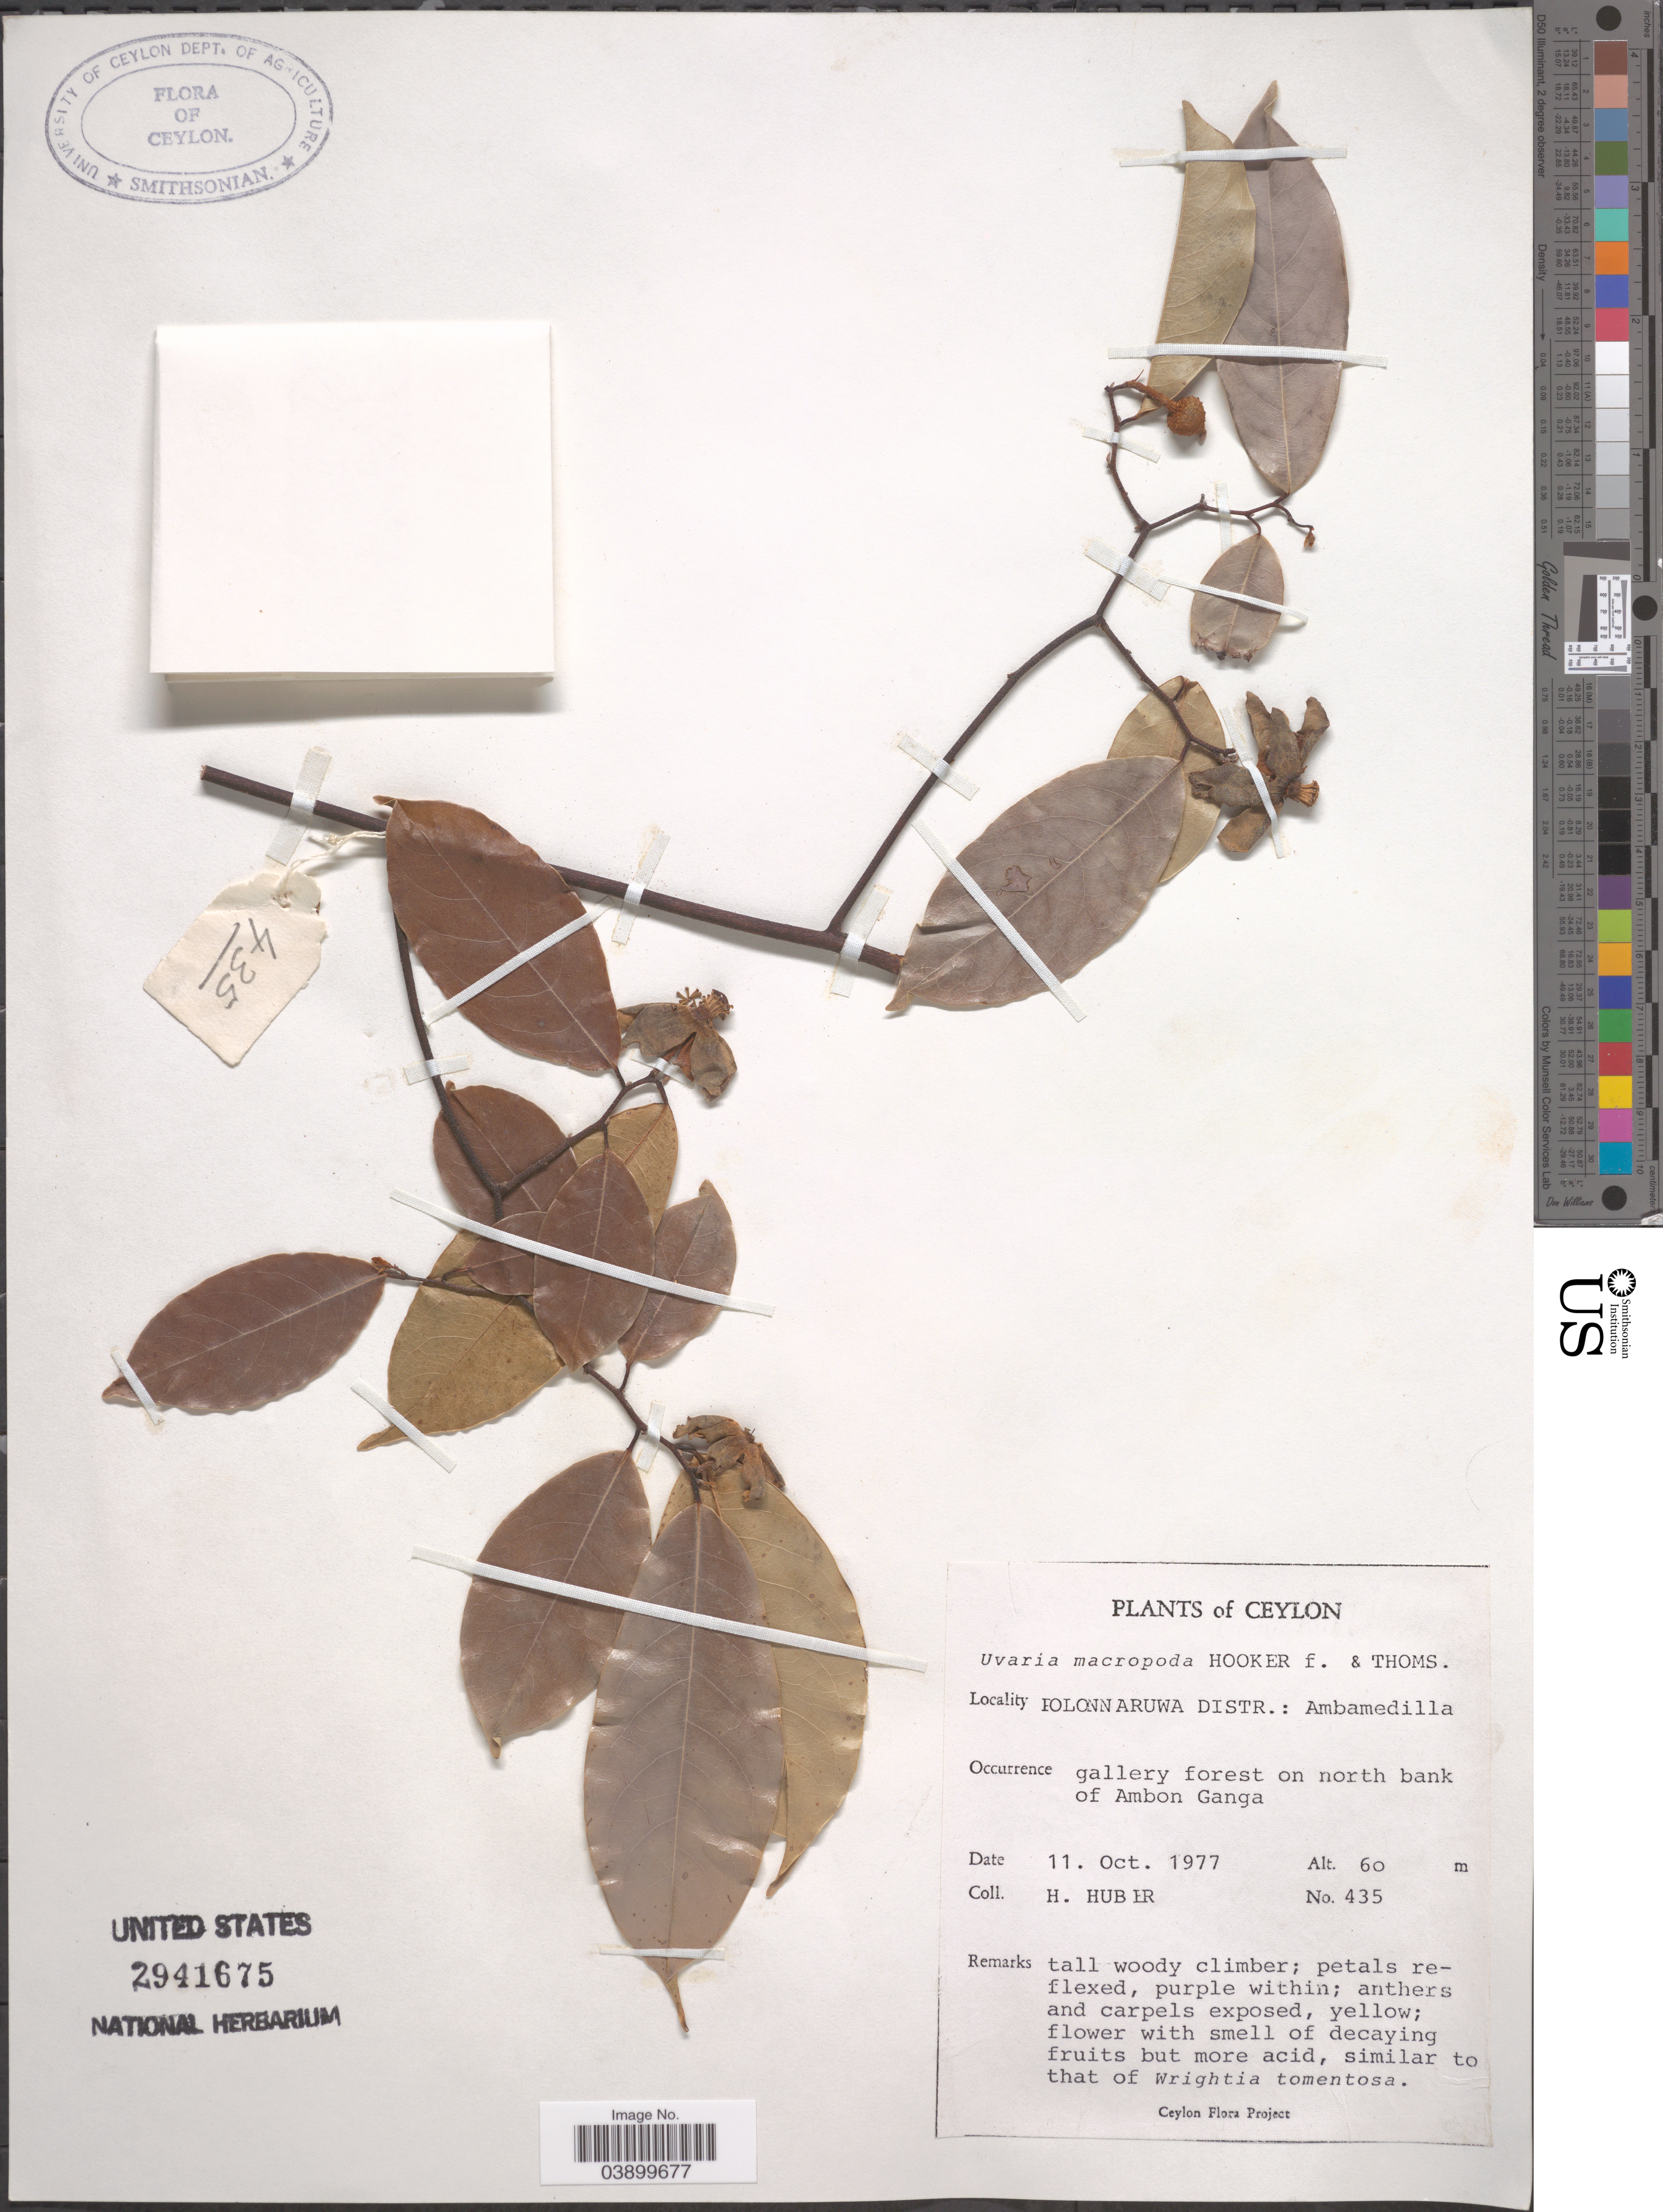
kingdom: Plantae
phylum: Tracheophyta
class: Magnoliopsida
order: Magnoliales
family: Annonaceae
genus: Uvaria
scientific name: Uvaria macropoda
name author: Hook. f. & Thomson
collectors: H. Huber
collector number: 435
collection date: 1977-10-11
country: Sri Lanka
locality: Ceylon. [illegible text]olonnaruwa Distr.: Ambamedilla. Gallery forest on north bank of Ambon Ganga.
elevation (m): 60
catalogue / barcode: US 2941675